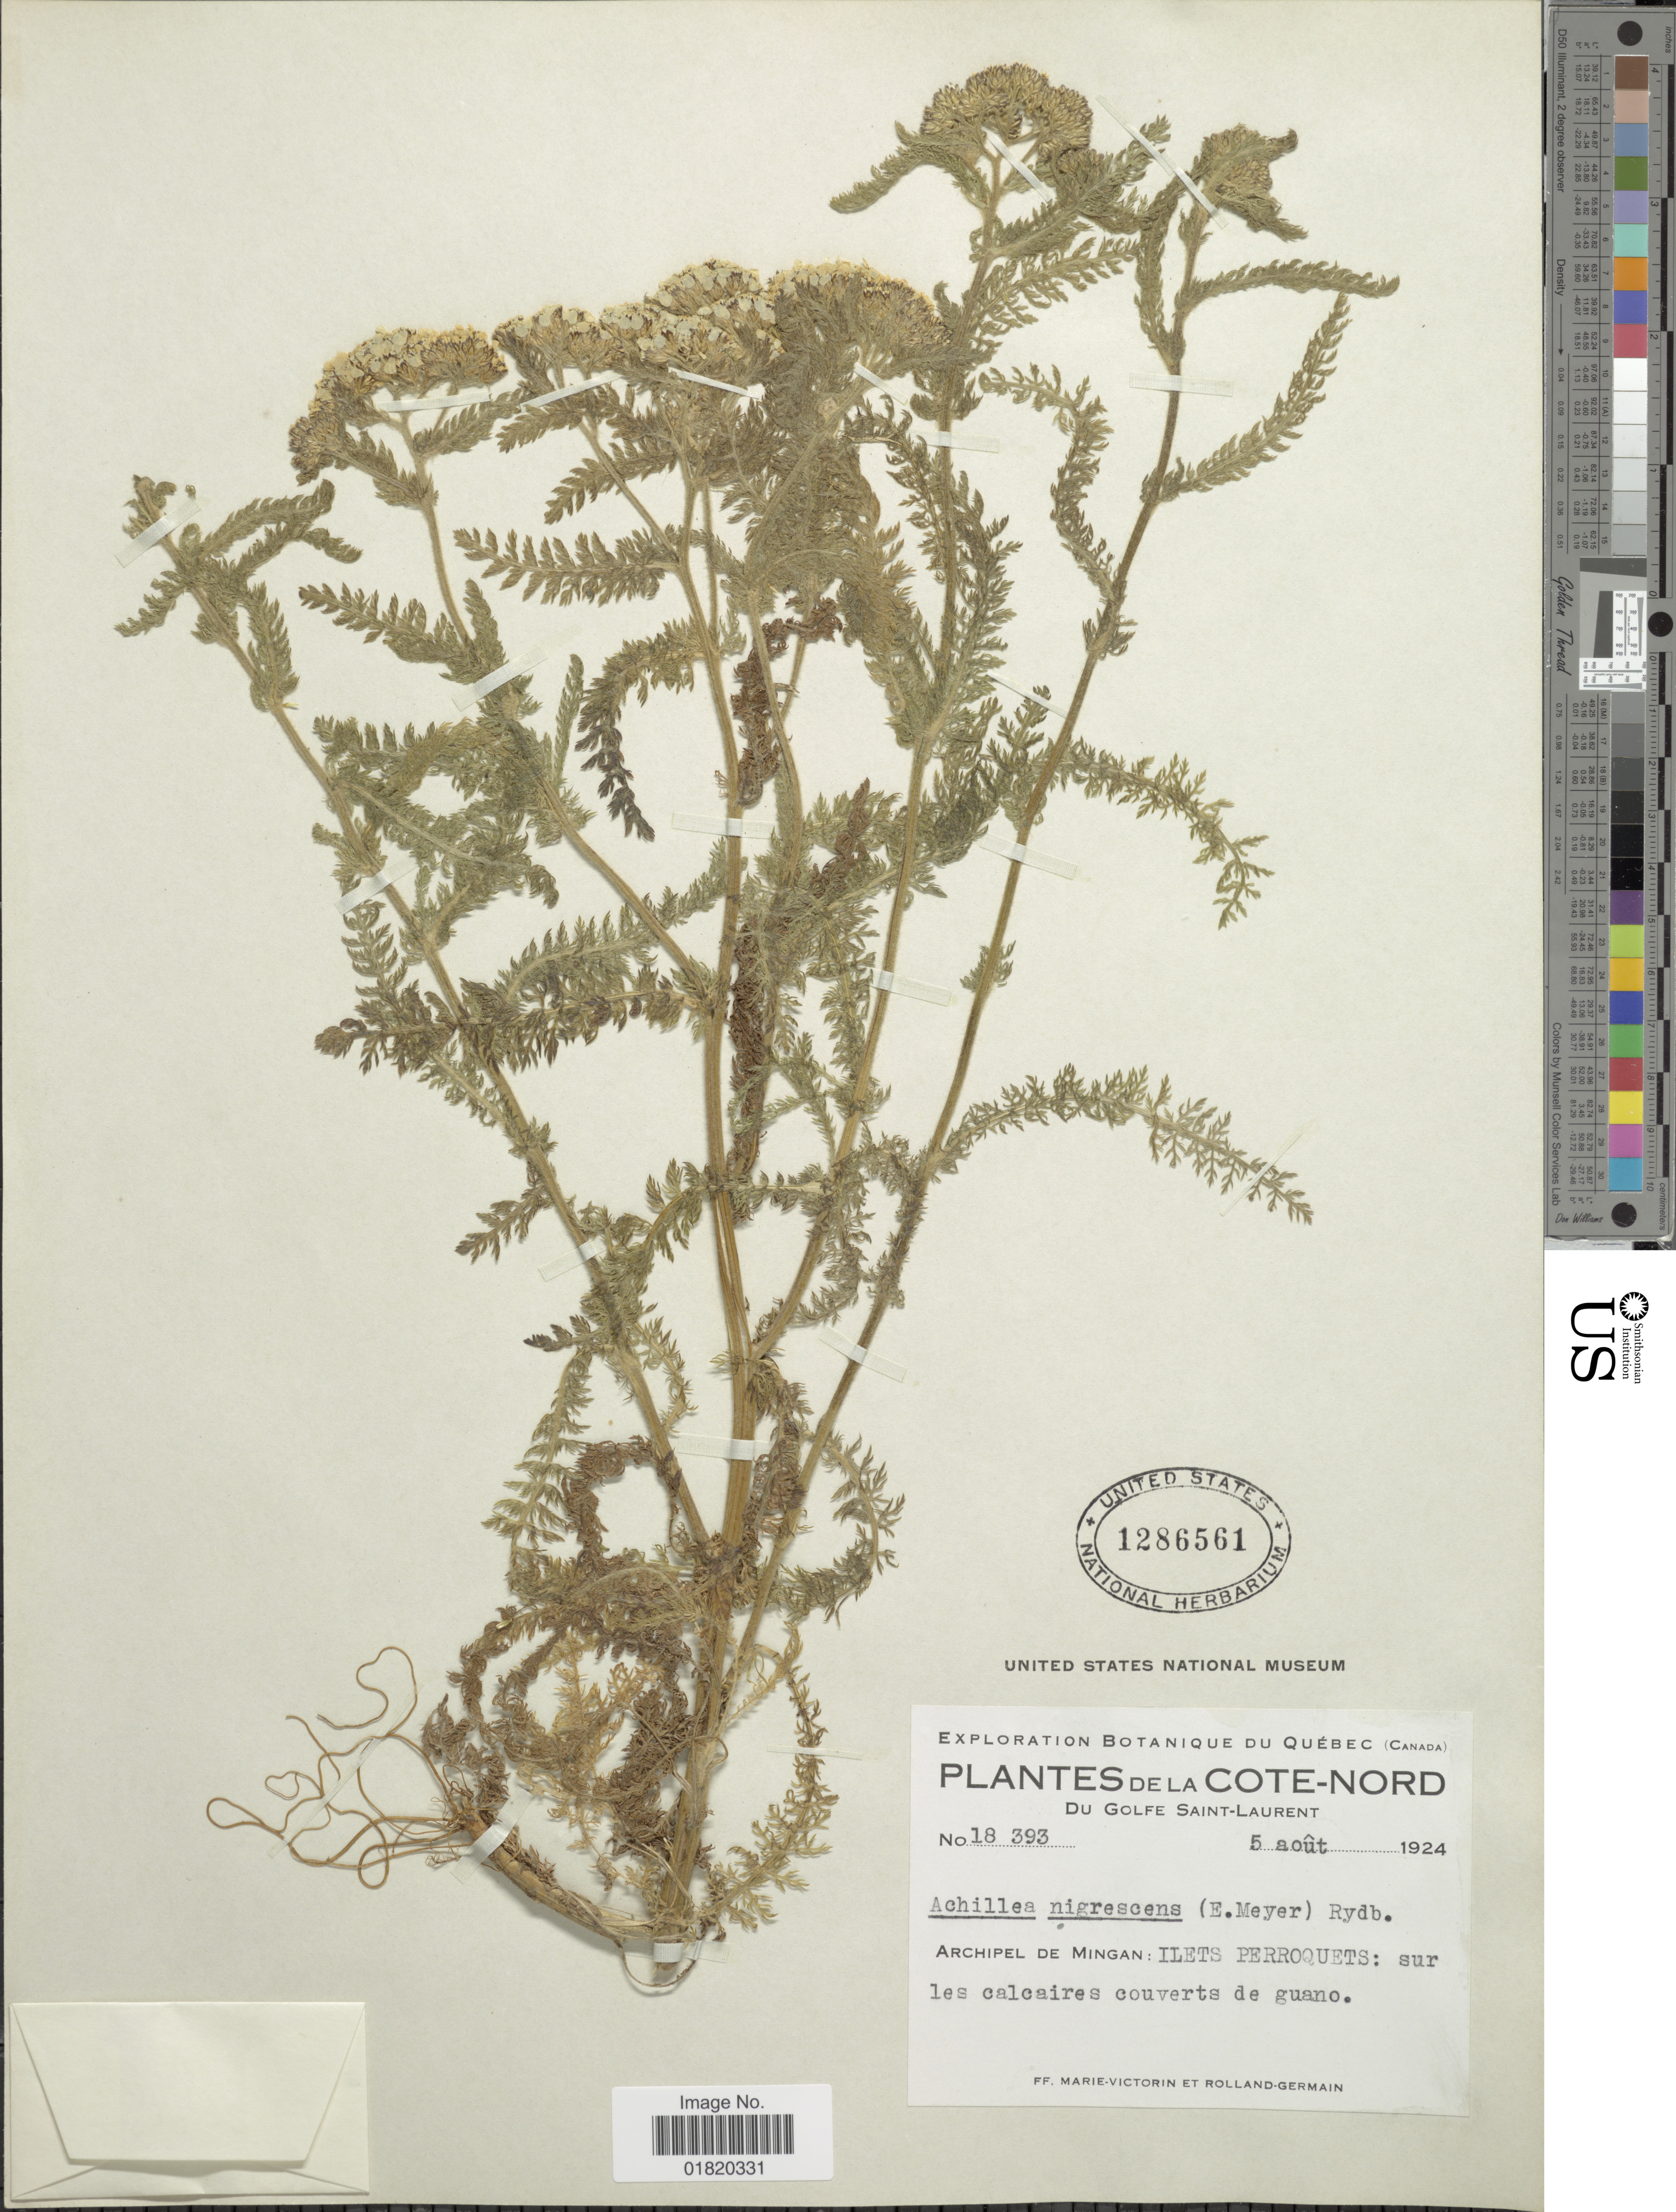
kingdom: Plantae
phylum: Tracheophyta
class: Magnoliopsida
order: Asterales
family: Asteraceae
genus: Achillea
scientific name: Achillea nigrescens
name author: (E. Mey.) Rydb.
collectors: F. Marie-Victorin & Rolland-Germain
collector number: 18393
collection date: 1924-08-05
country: Canada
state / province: Quebec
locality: La Cote-Nord du Golfe Saint-Laurent. Archipel de Mingan: Illets Perroquets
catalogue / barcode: US 1286561